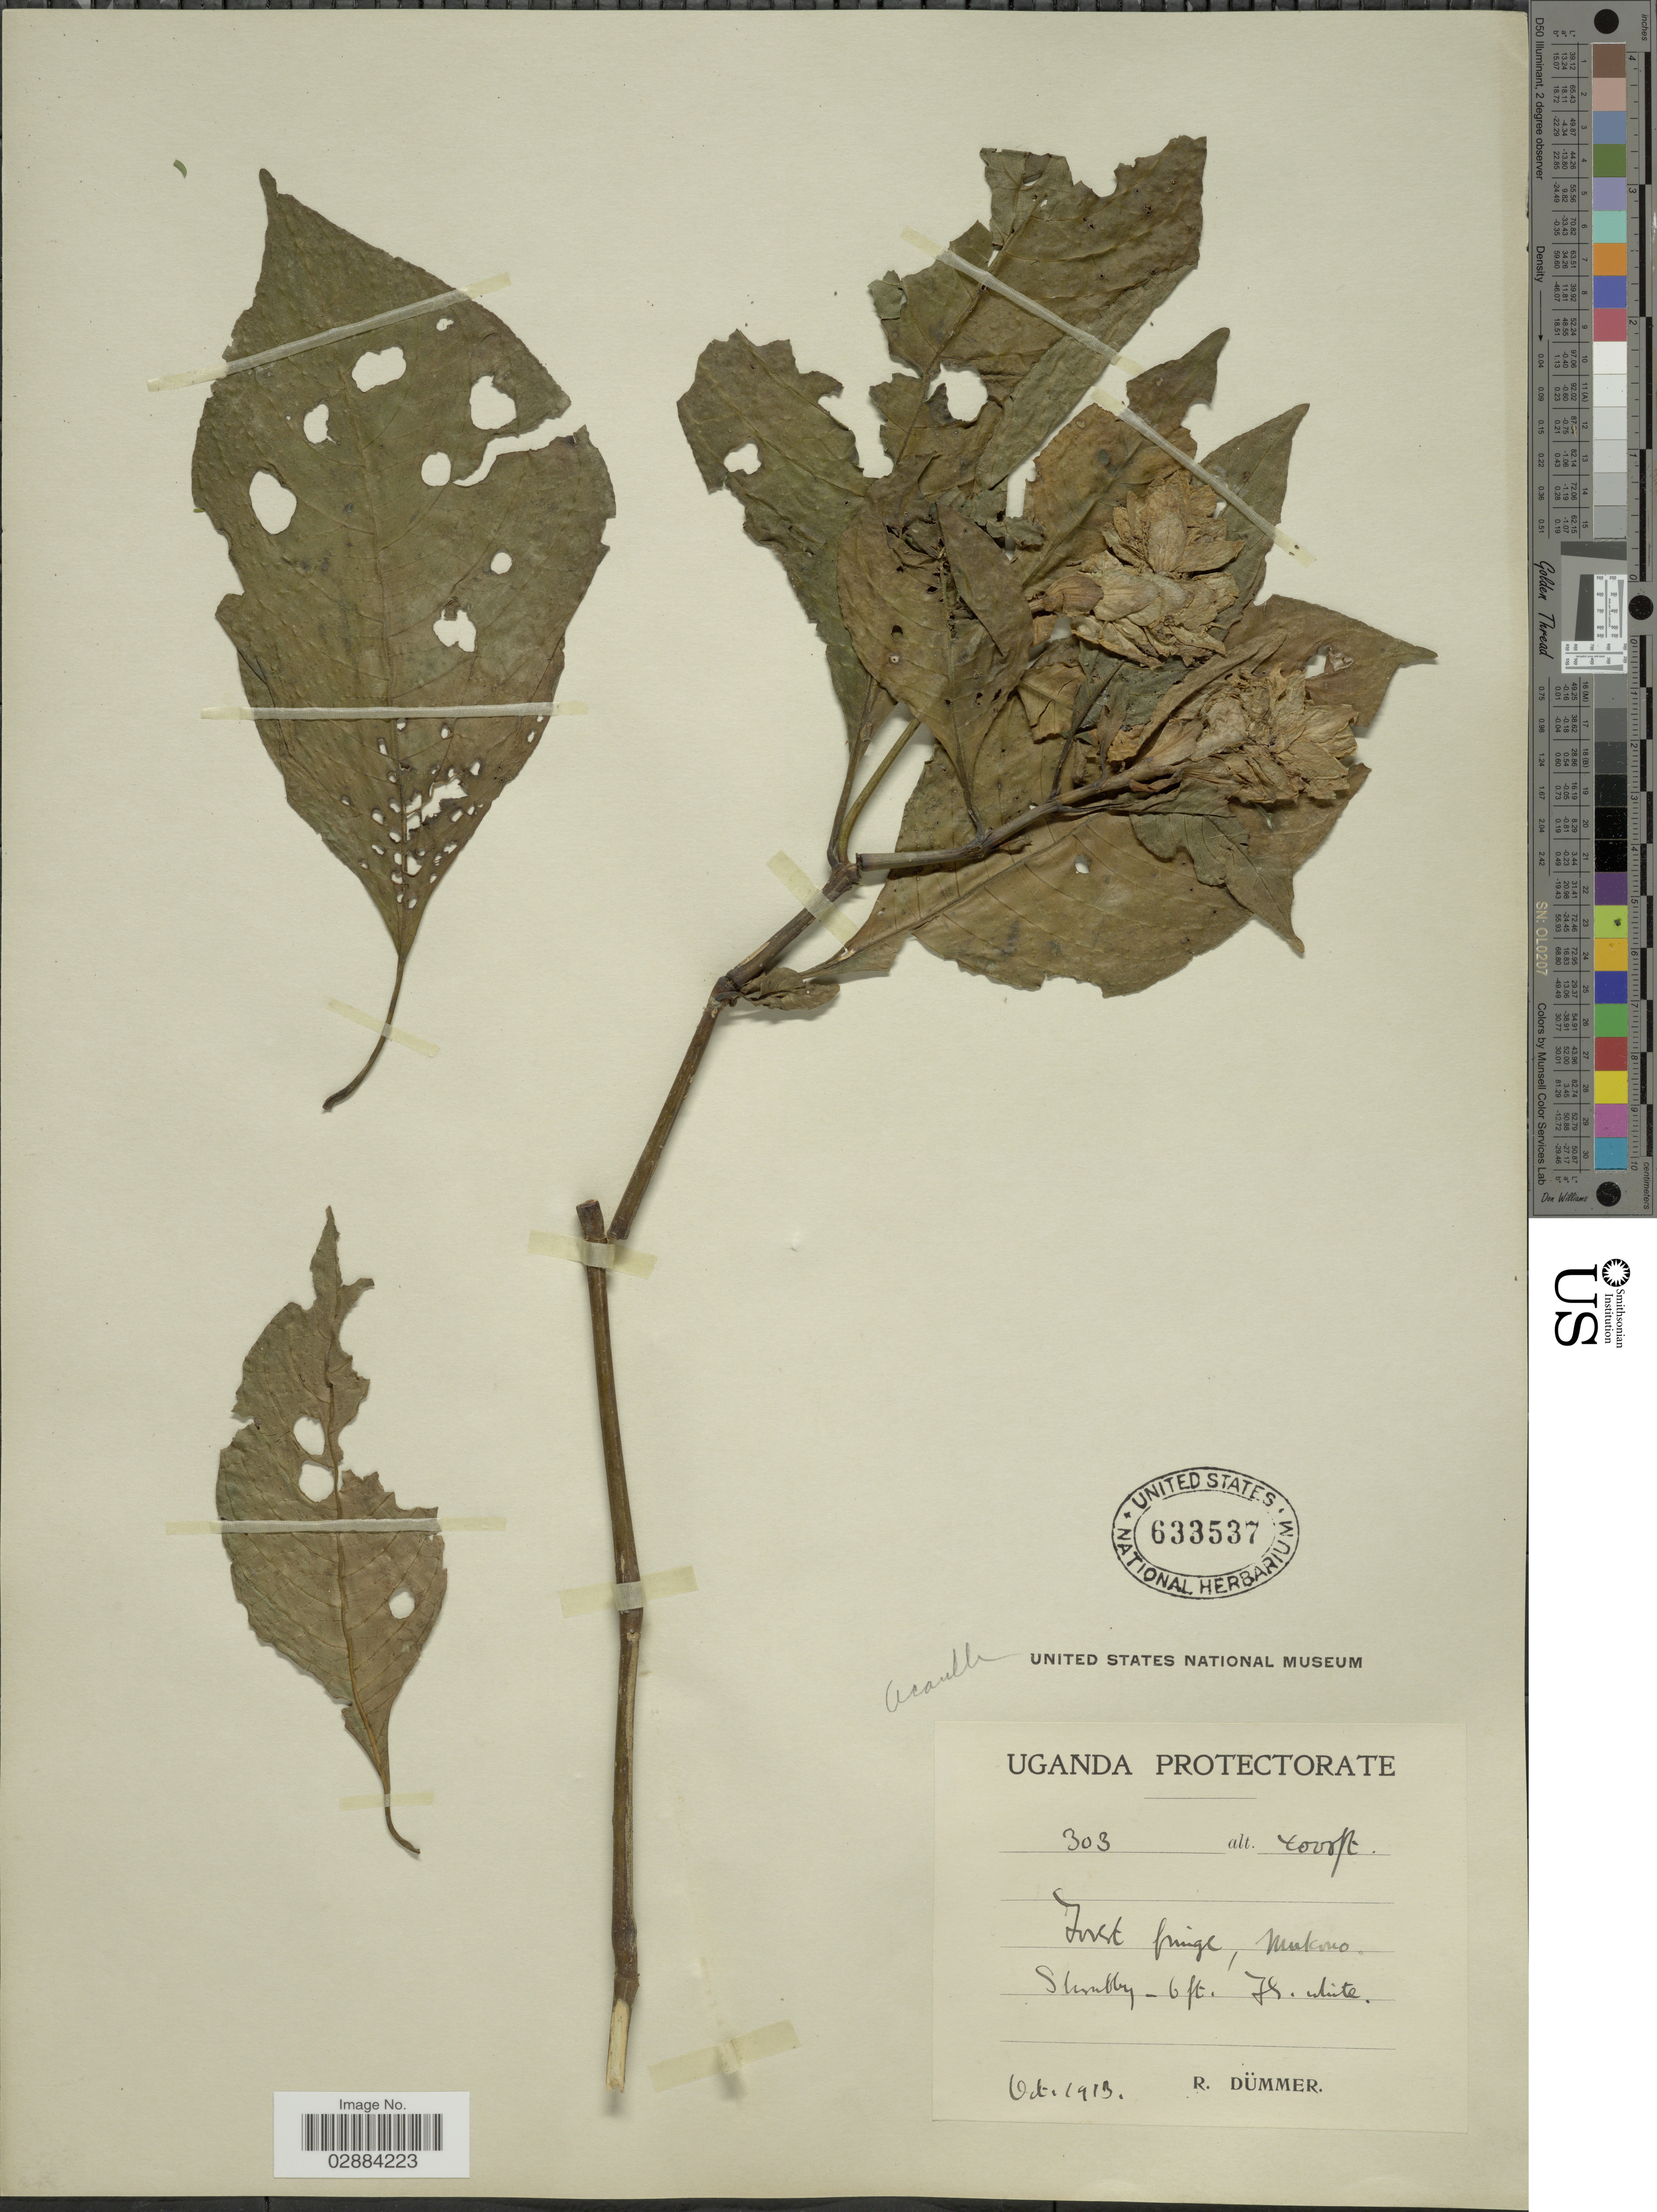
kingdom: Plantae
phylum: Tracheophyta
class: Magnoliopsida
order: Lamiales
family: Acanthaceae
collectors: R. A. Dümmer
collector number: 303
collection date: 1913-10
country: Uganda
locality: Uganda Protectorate. Forest fringe, Mukono.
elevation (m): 1219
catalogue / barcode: US 633537